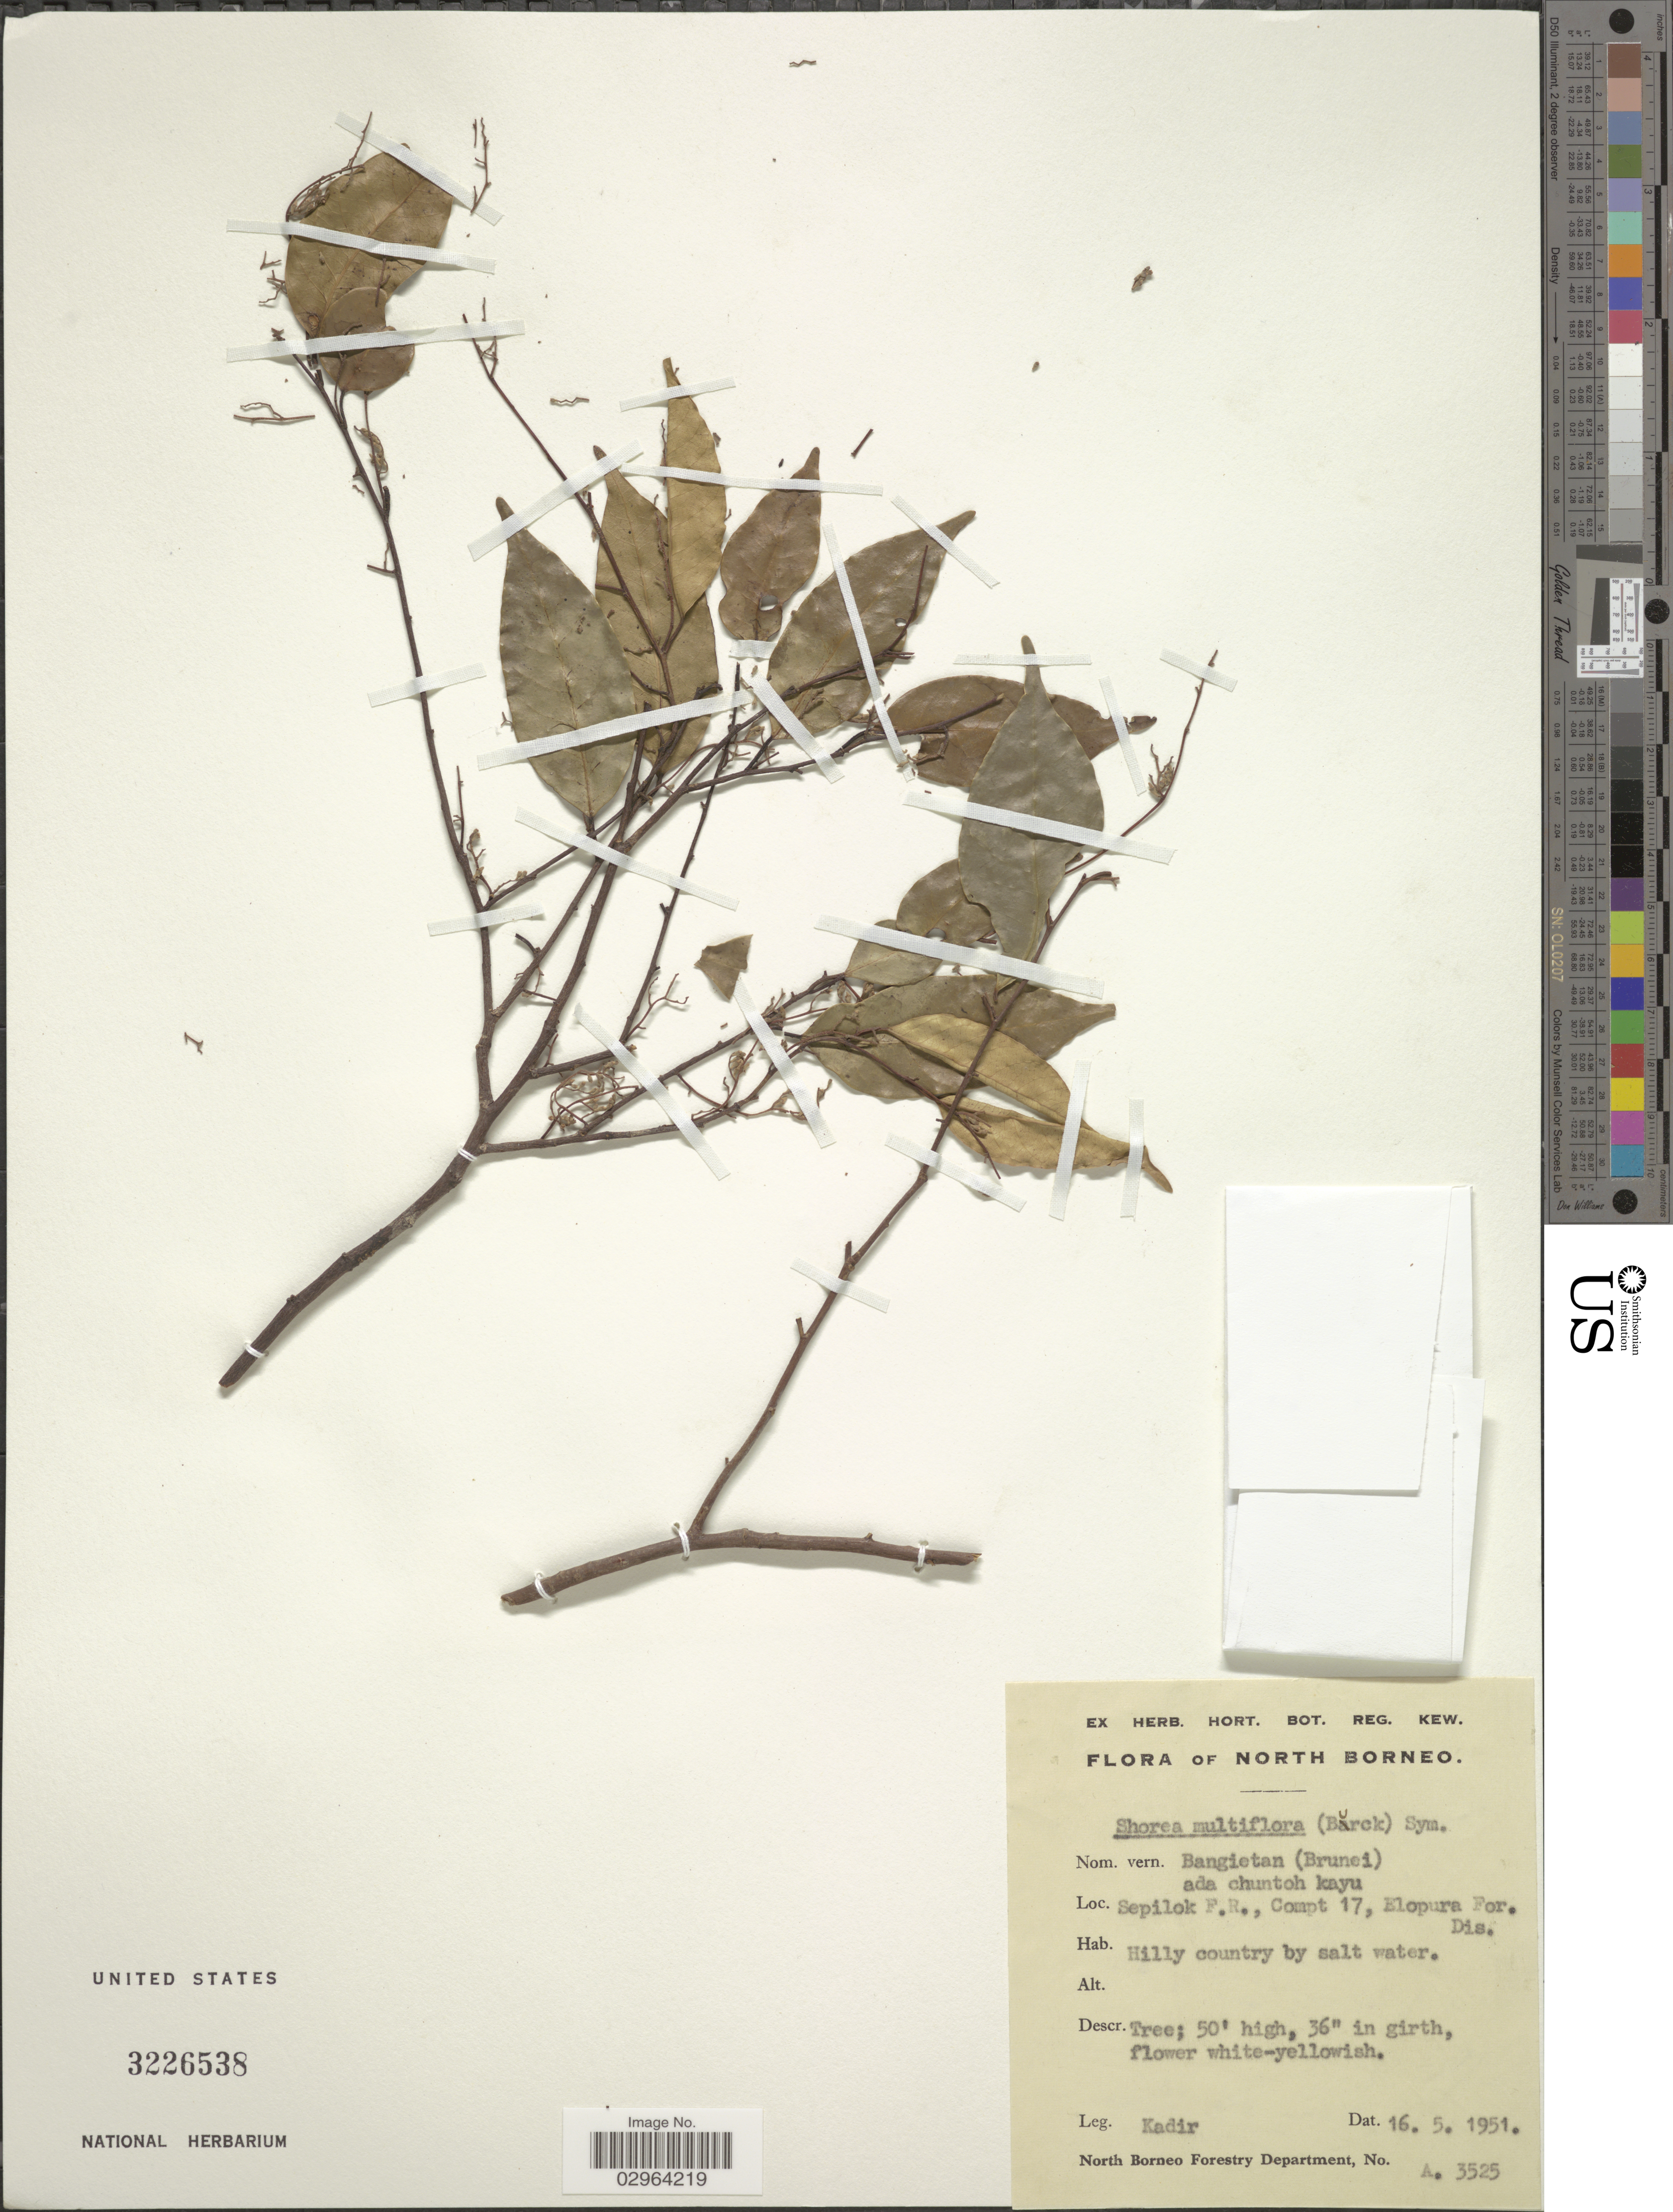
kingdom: Plantae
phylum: Tracheophyta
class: Magnoliopsida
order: Malvales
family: Dipterocarpaceae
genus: Richetia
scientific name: Richetia multiflora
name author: (Burck) P.S. Ashton & J. Heck.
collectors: -. Kadir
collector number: A3525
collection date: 1951-05-16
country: Malaysia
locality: North Borneo. Sepilok F.R., Compt 17, Elopura For. Dis.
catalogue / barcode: US 3226538